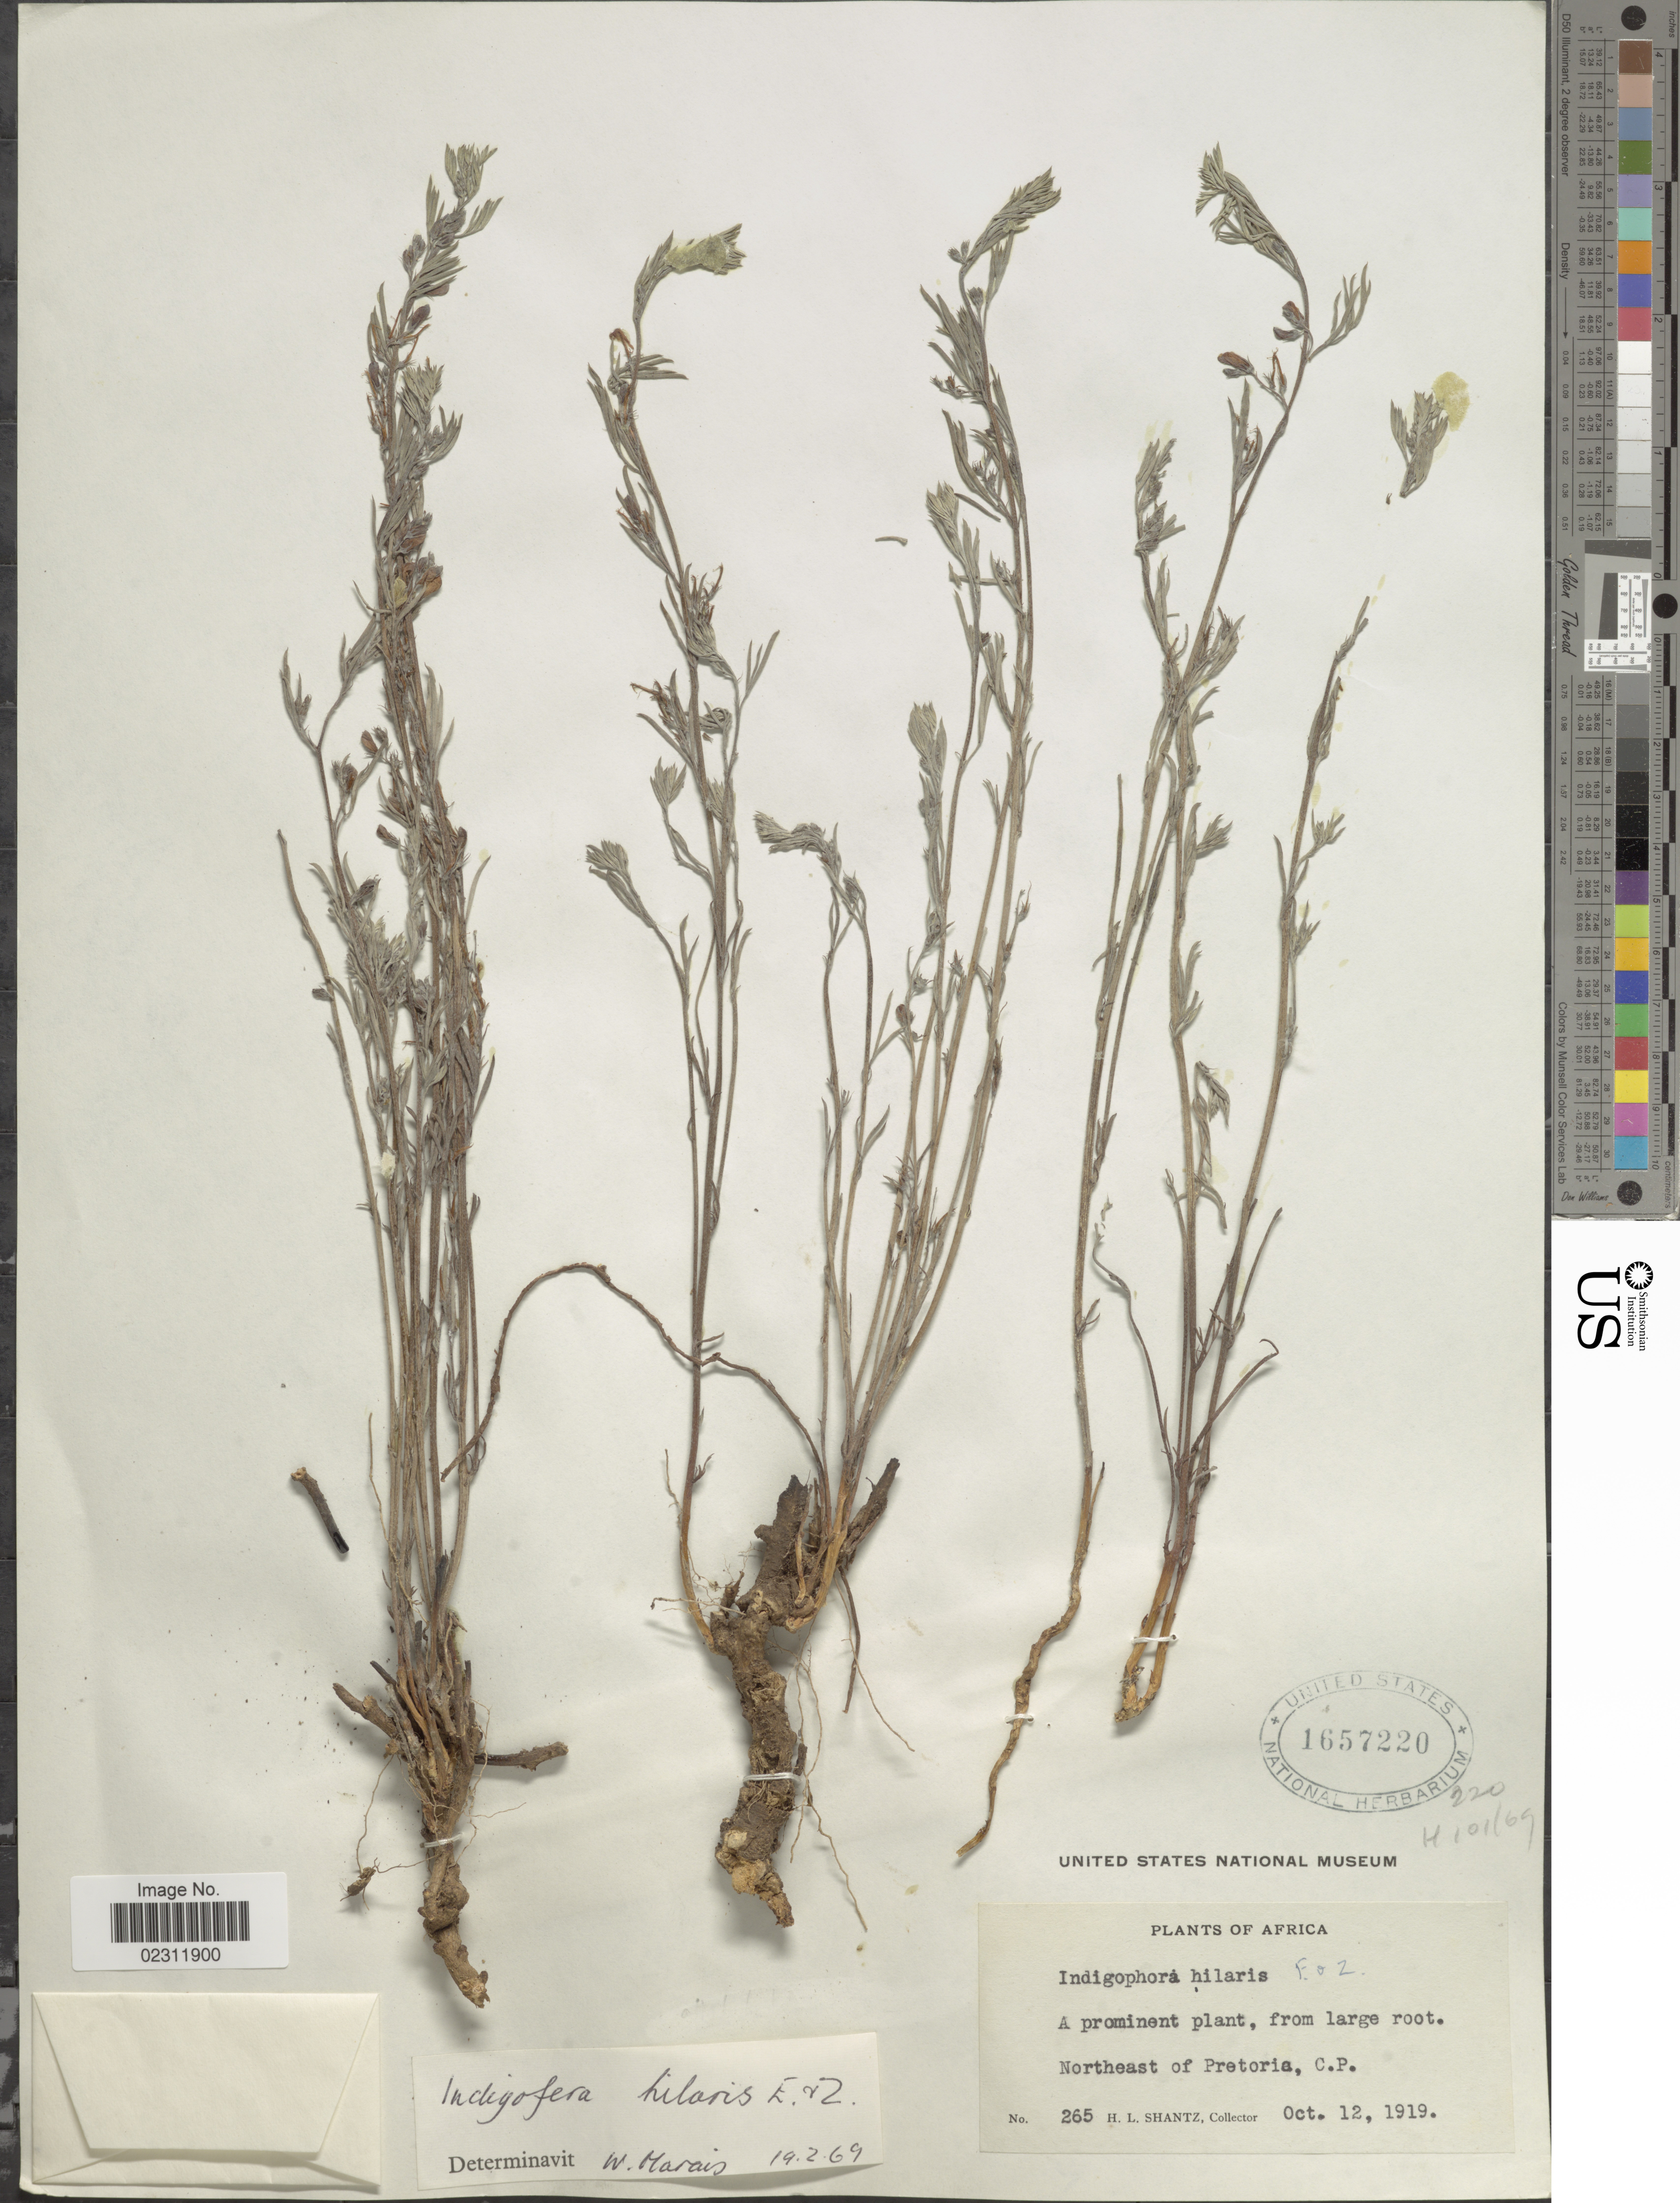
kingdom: Plantae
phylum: Tracheophyta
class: Magnoliopsida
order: Fabales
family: Fabaceae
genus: Indigofera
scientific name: Indigofera hilaris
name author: Eckl. & Zeyh.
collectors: H. Shantz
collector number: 265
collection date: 1919-10-12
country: South Africa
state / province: Gauteng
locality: Africa, Northeast of Pretoria, C. P.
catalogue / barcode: US 1657220